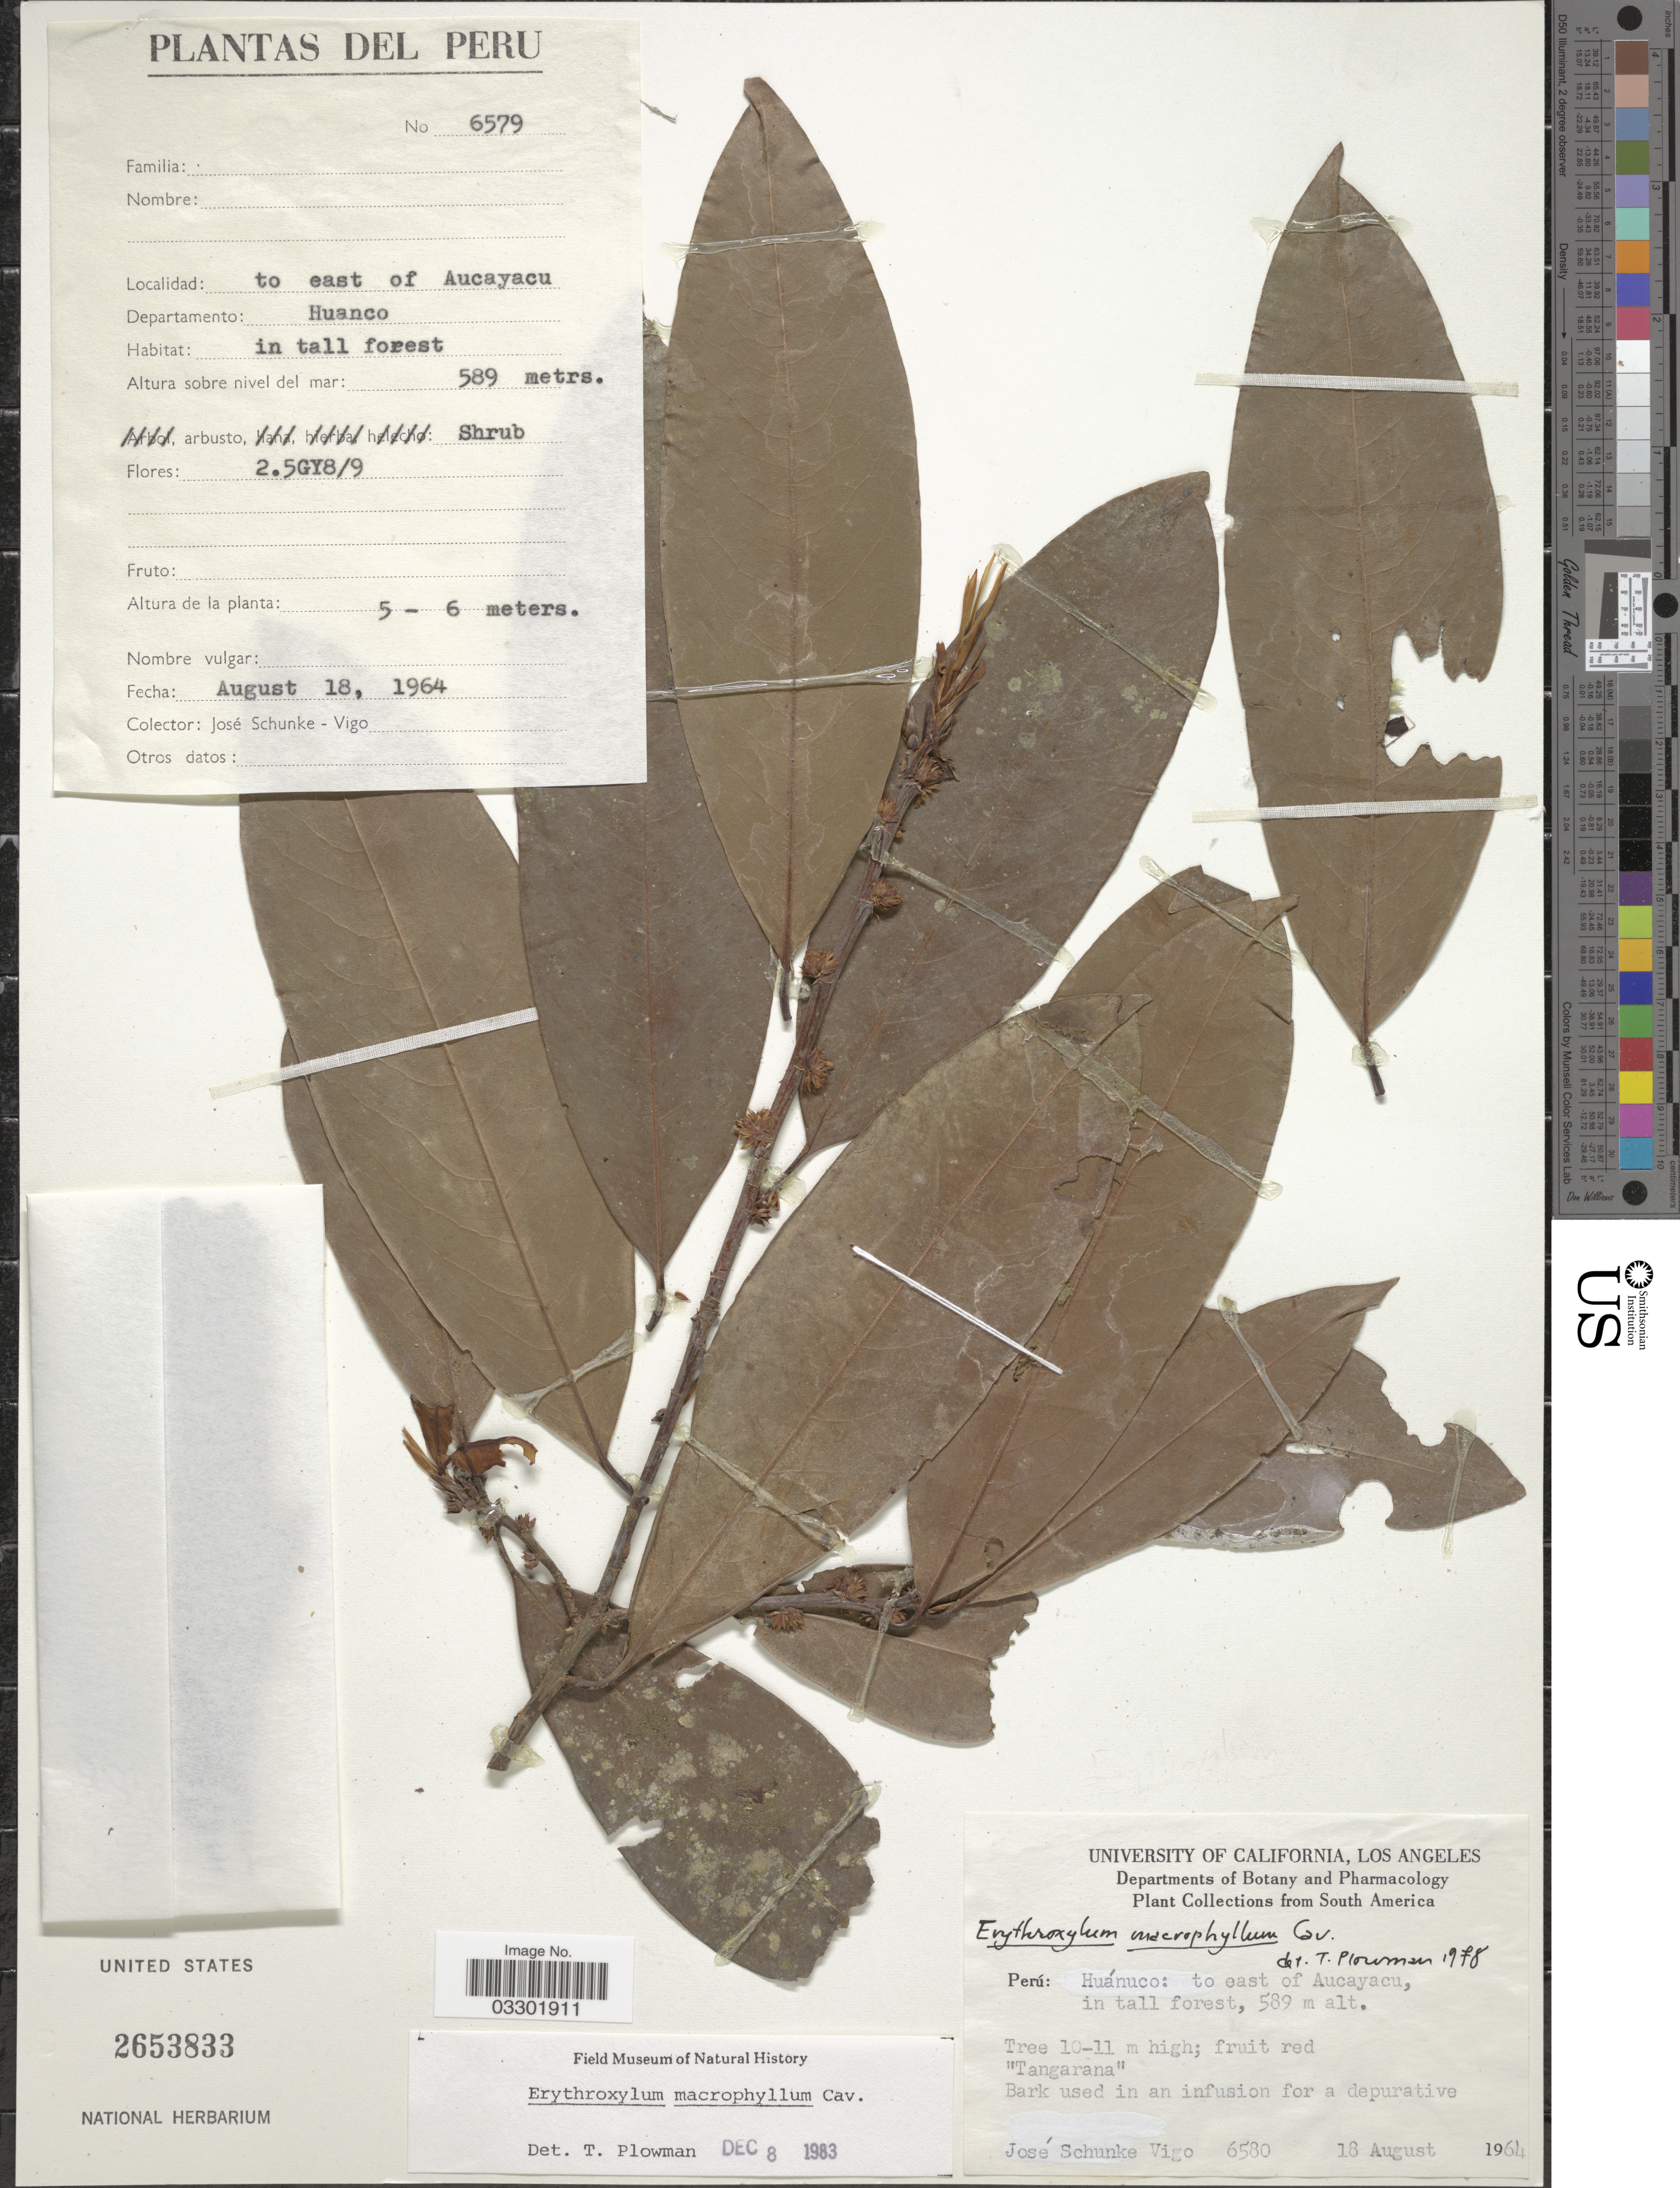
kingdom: Plantae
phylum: Tracheophyta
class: Magnoliopsida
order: Malpighiales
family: Erythroxylaceae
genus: Erythroxylum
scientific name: Erythroxylum macrophyllum var. macrophyllum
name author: Cav.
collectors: J. Schunke Vigo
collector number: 6579/6580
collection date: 1964-08-18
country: Peru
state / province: Huánuco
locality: To east of Aucayacu. Departamento: Huanuco.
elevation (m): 589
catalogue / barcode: US 2653833